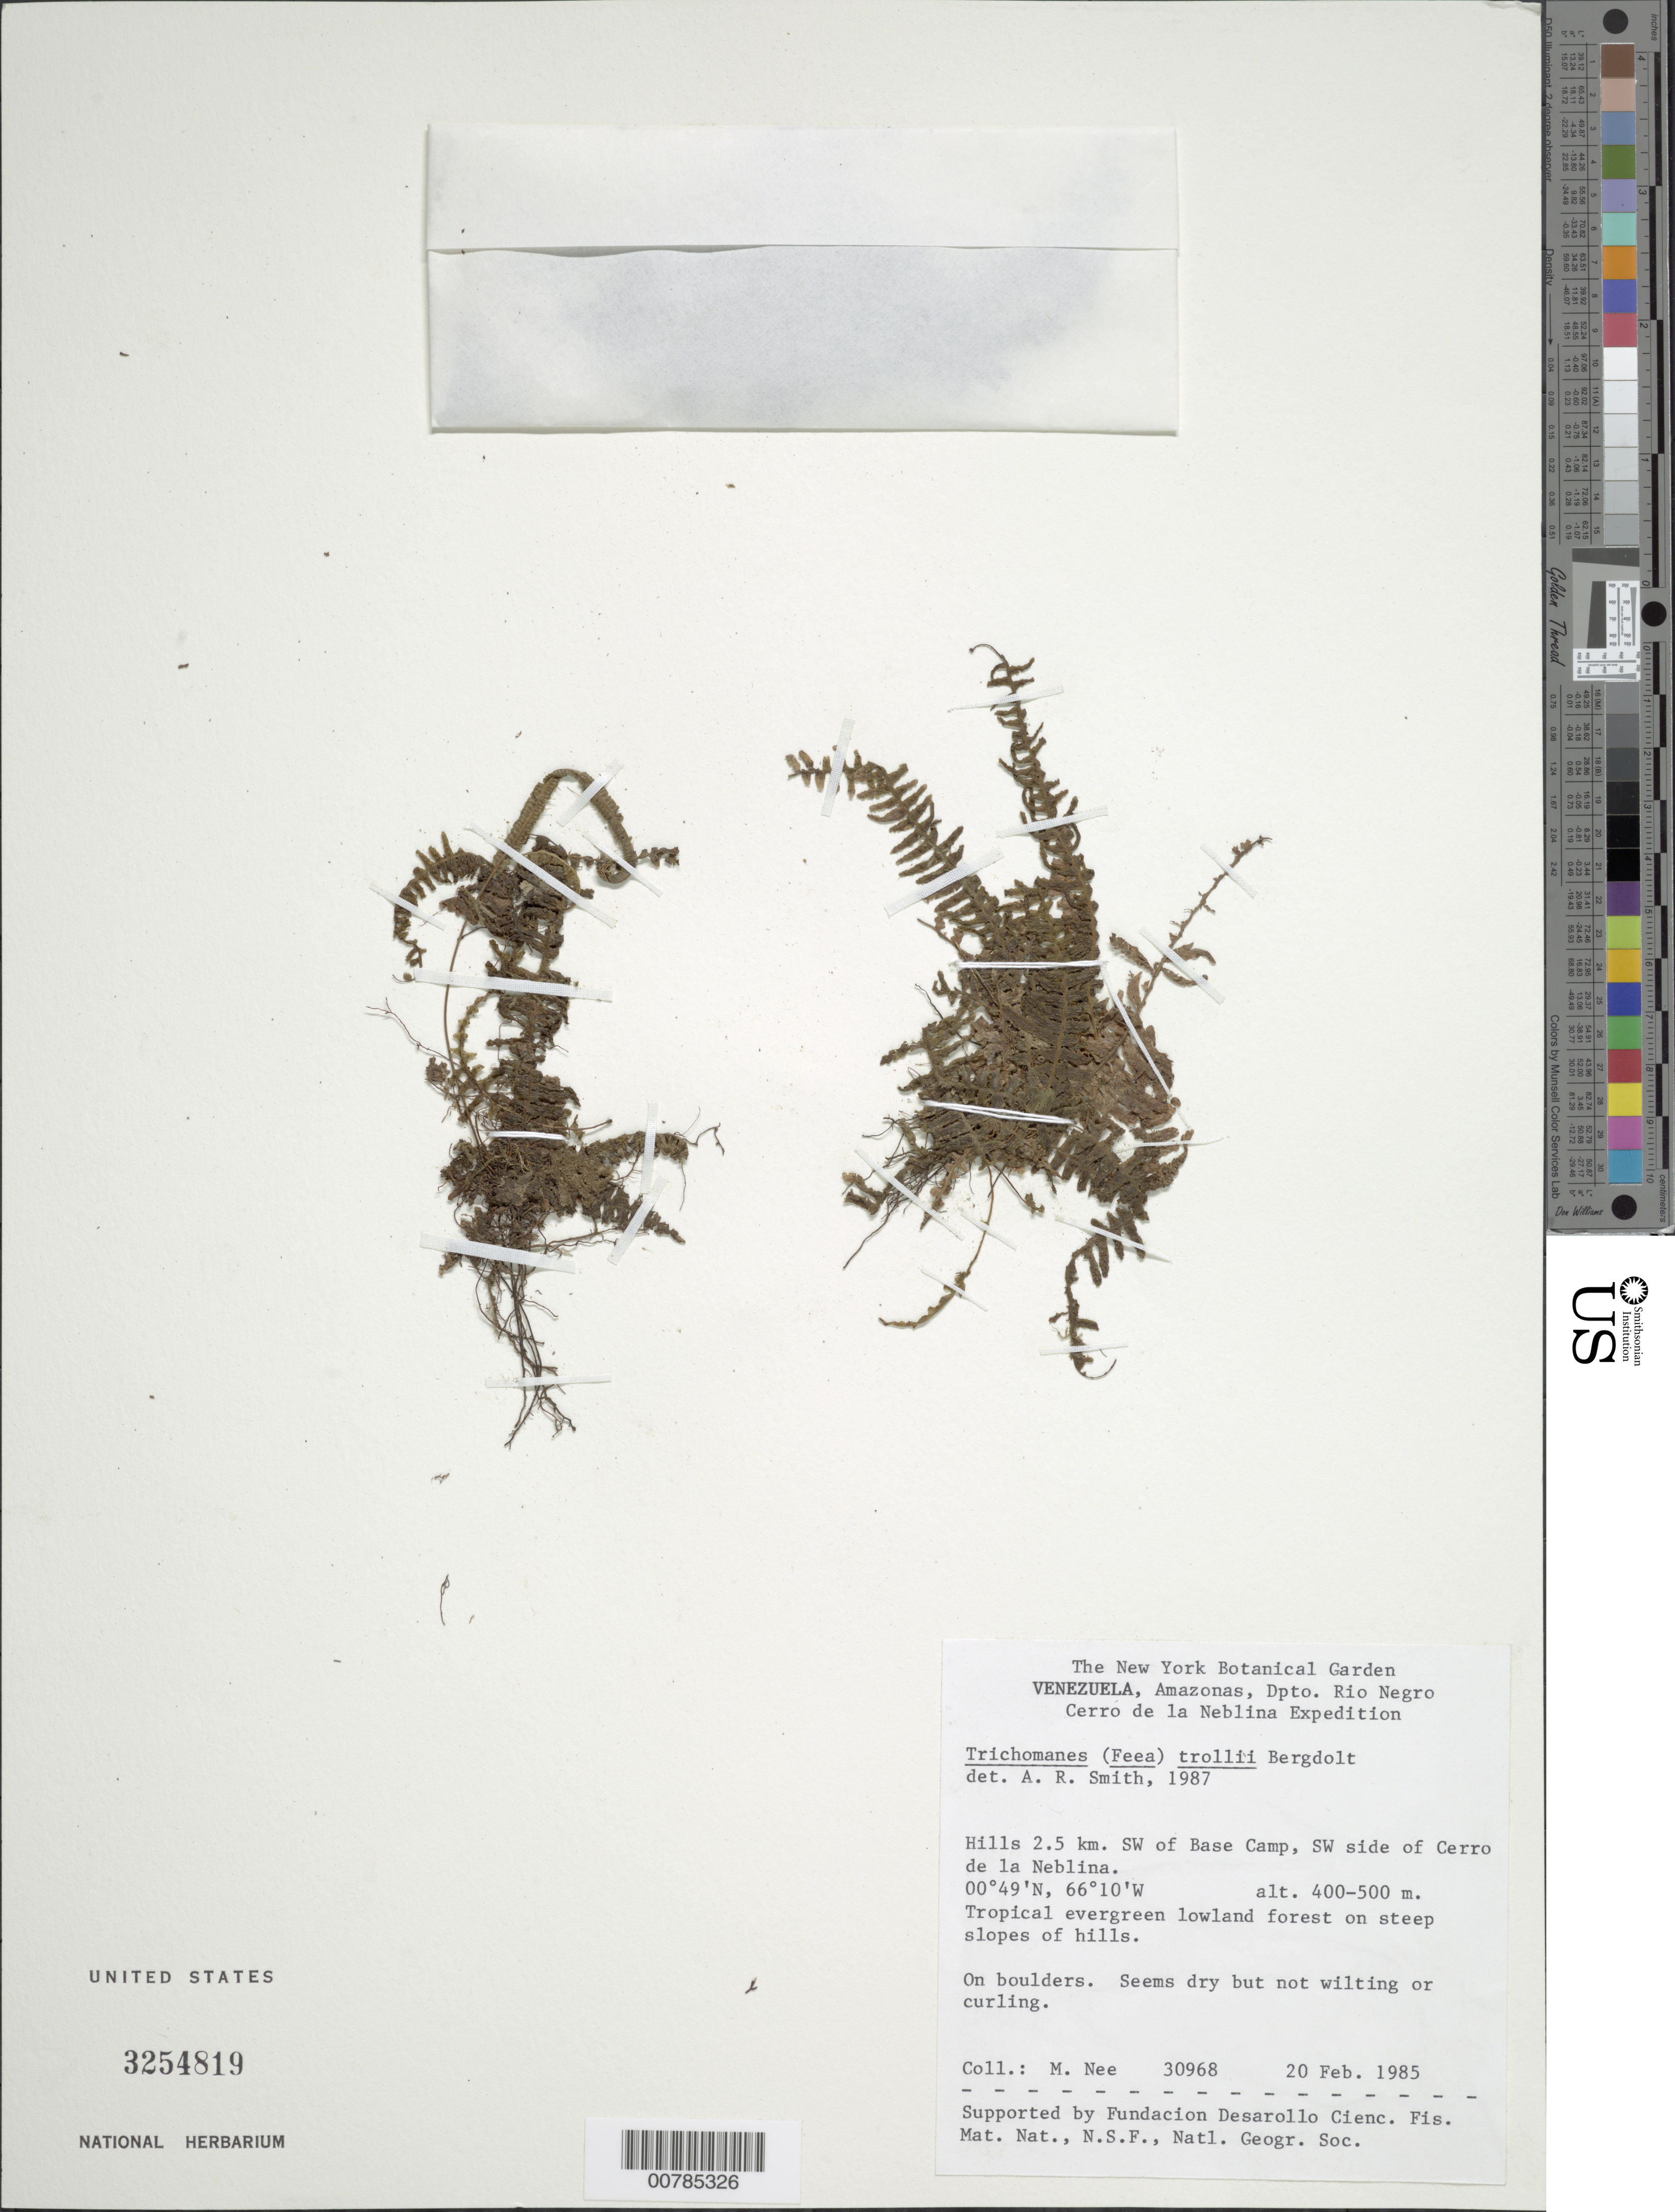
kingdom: Plantae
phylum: Tracheophyta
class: Polypodiopsida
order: Hymenophyllales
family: Hymenophyllaceae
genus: Trichomanes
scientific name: Trichomanes trollii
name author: Bergdolt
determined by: Smith, Alan R., (UC)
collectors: M. Nee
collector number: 30968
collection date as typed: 20-Feb-85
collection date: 1985-02-20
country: Venezuela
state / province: Amazonas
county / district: Río Negro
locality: Cerro de la Neblina, SW side, 2.5 km SE of Base Camp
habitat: Tropical evergreen lowland forest on steep slopes of hills; on boulders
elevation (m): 400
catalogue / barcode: US 3254819